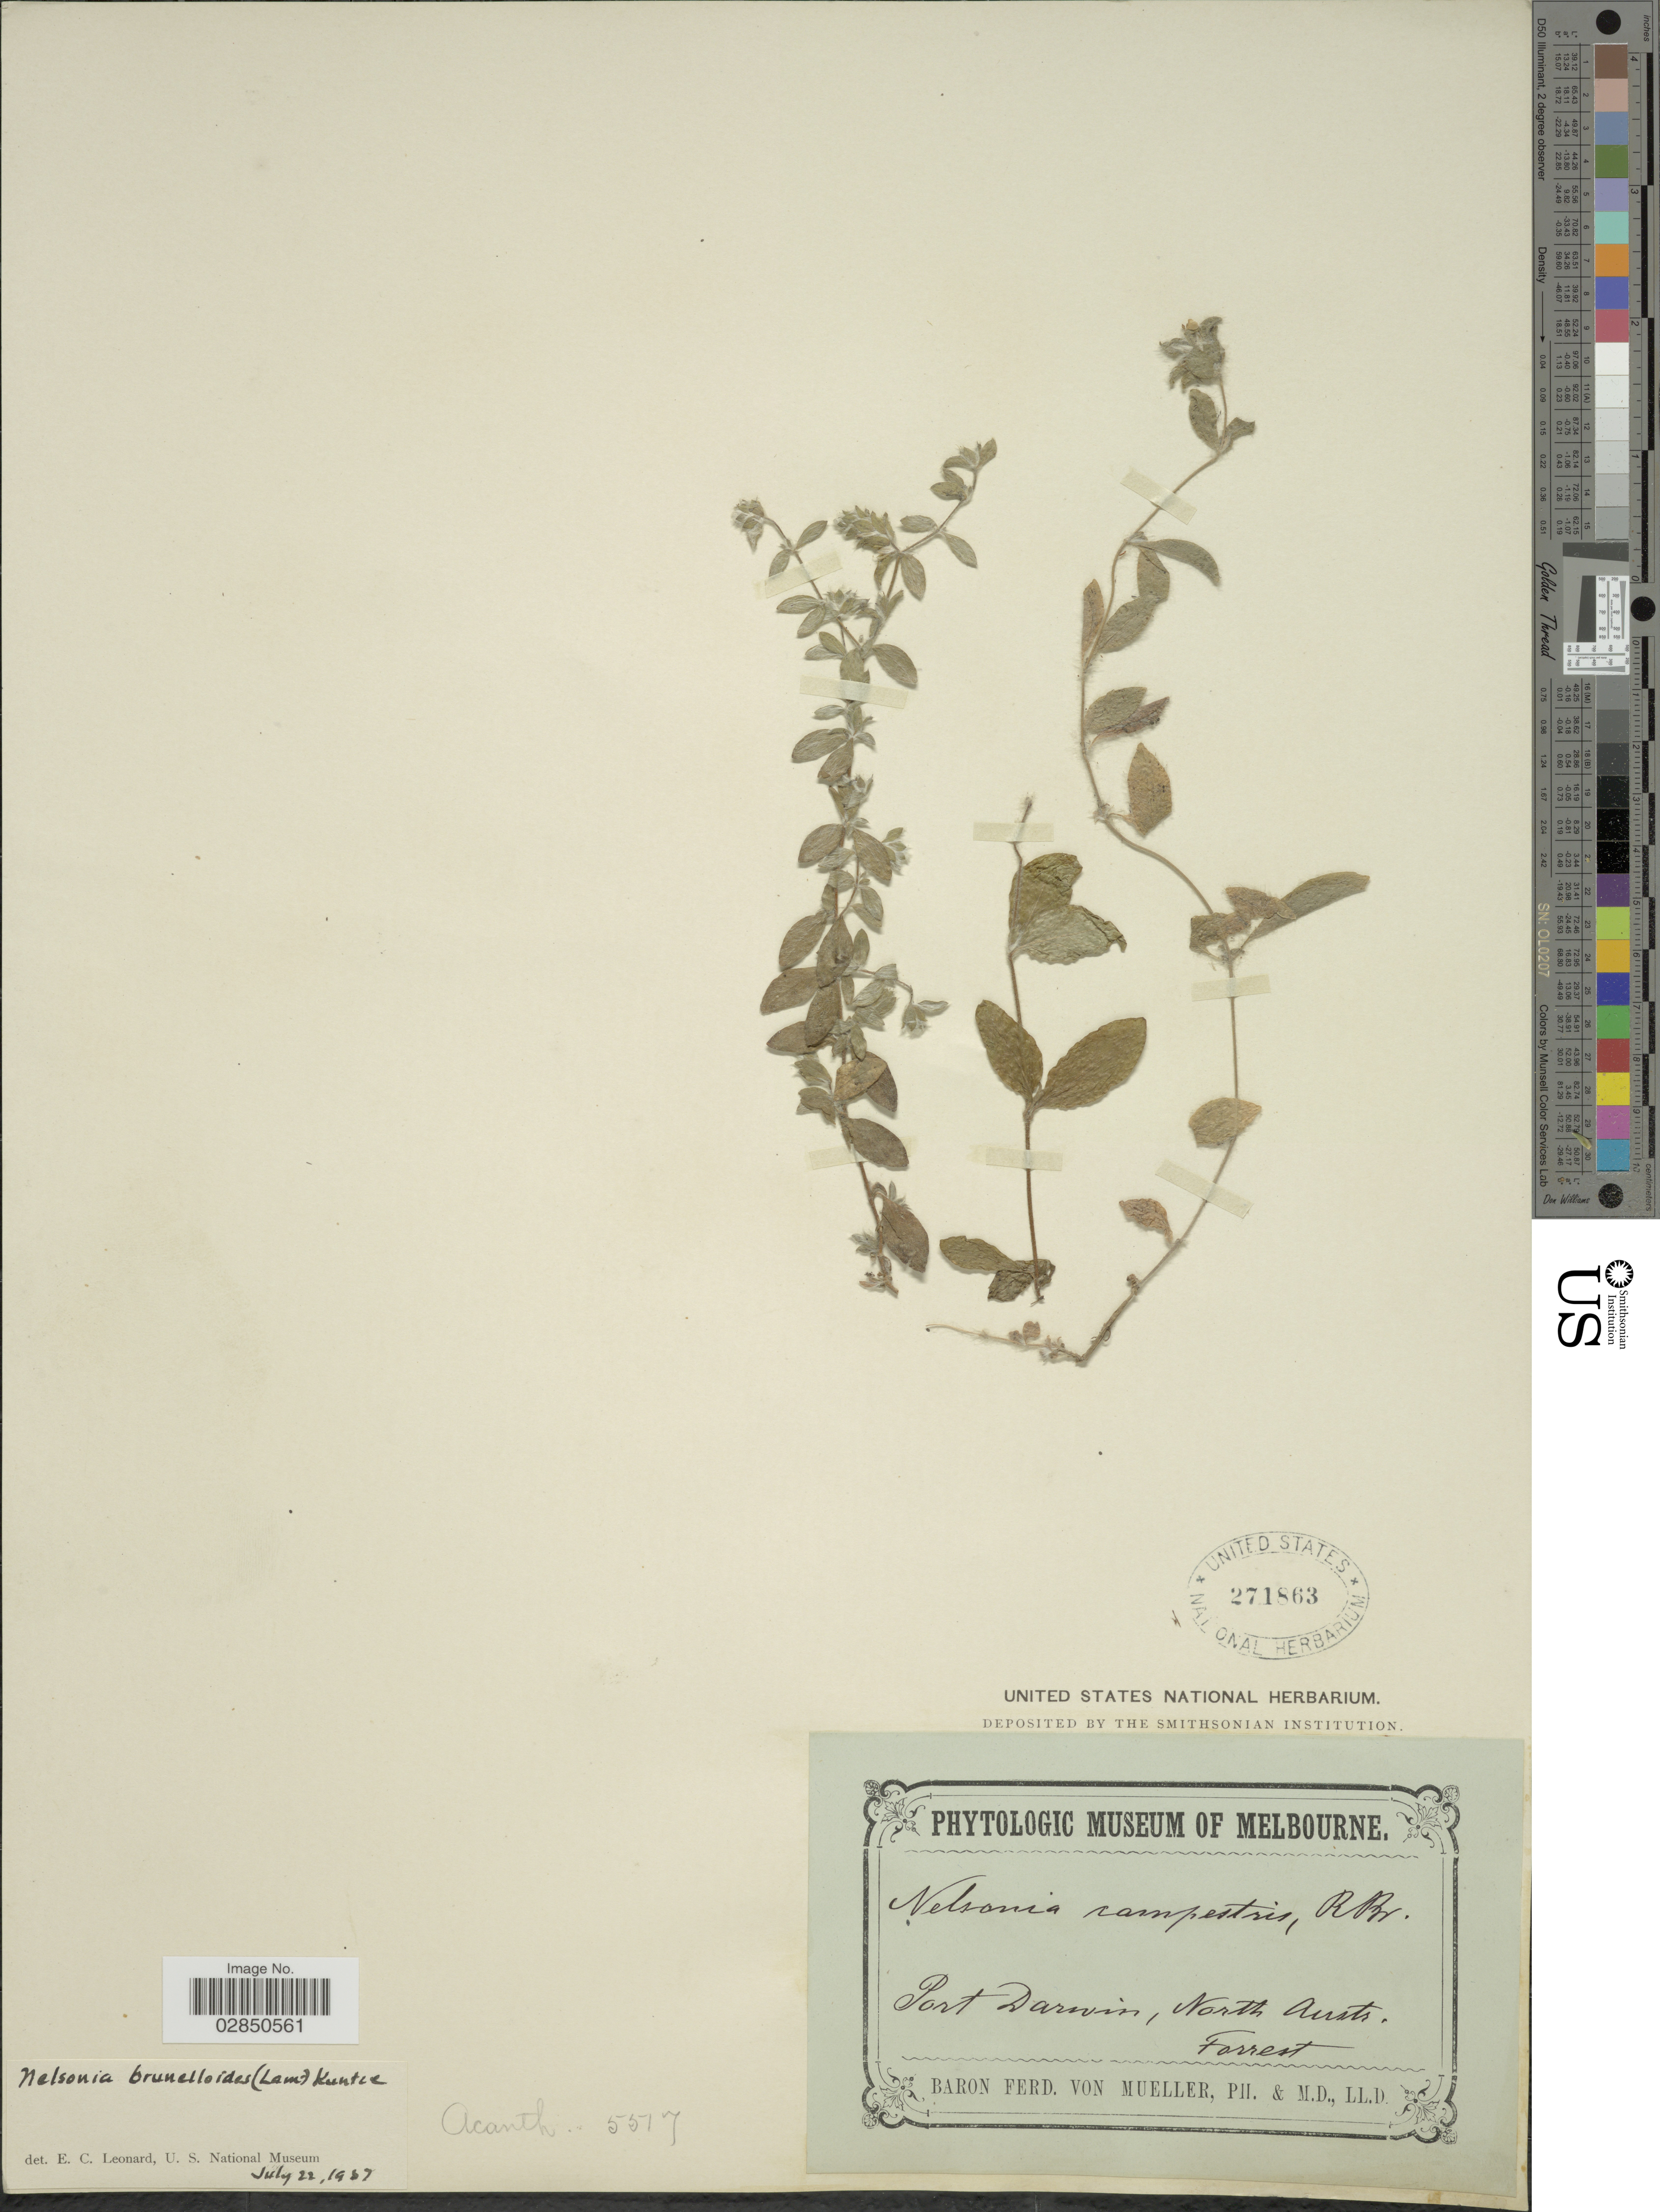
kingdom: Plantae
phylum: Tracheophyta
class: Magnoliopsida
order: Lamiales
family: Acanthaceae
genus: Nelsonia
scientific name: Nelsonia brunelloides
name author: (Lam.) Kuntze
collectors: F. Mueller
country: Australia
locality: Port Darwin, North Austr., Forrest.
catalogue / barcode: US 271863